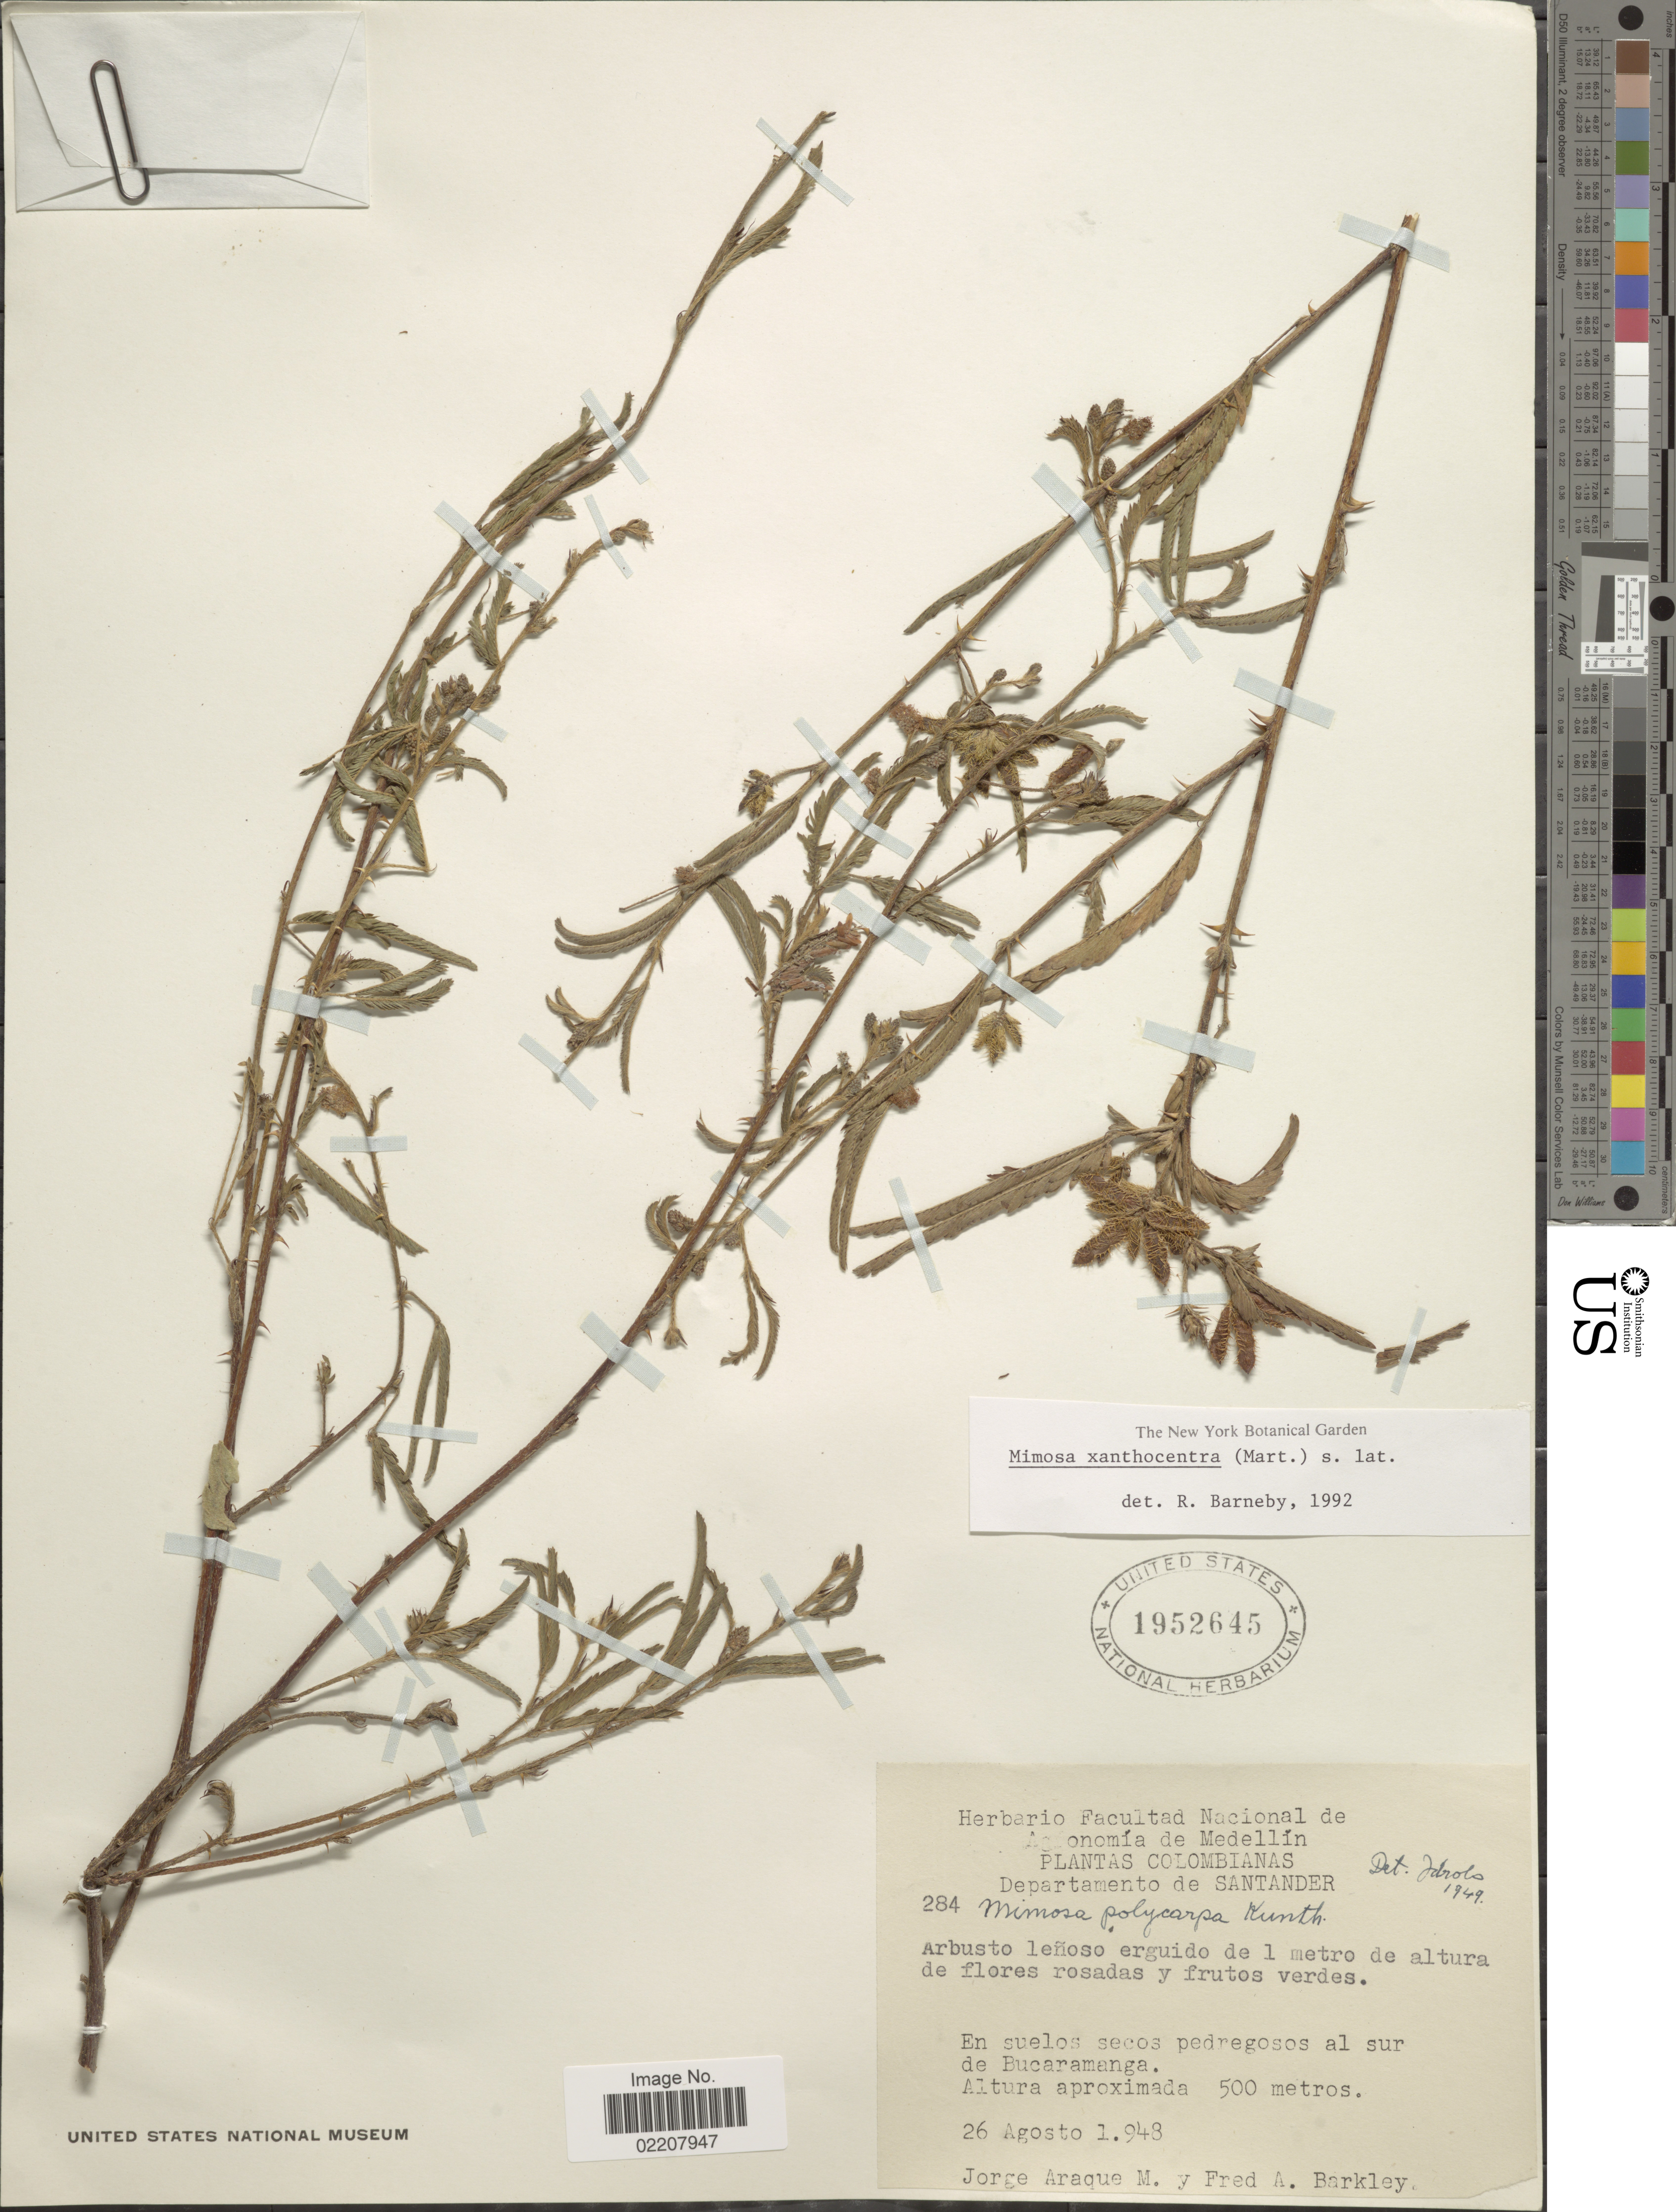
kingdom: Plantae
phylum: Tracheophyta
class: Magnoliopsida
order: Fabales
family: Fabaceae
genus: Mimosa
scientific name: Mimosa xanthocentra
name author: Mart.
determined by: Barneby, Rupert C., (NY)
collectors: J. A. Molina & F. A. Barkley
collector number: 284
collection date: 1948-08-26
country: Colombia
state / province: Santander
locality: En suelos secos pedregosos al sur se Bucaramanga.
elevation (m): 500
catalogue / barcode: US 1952645